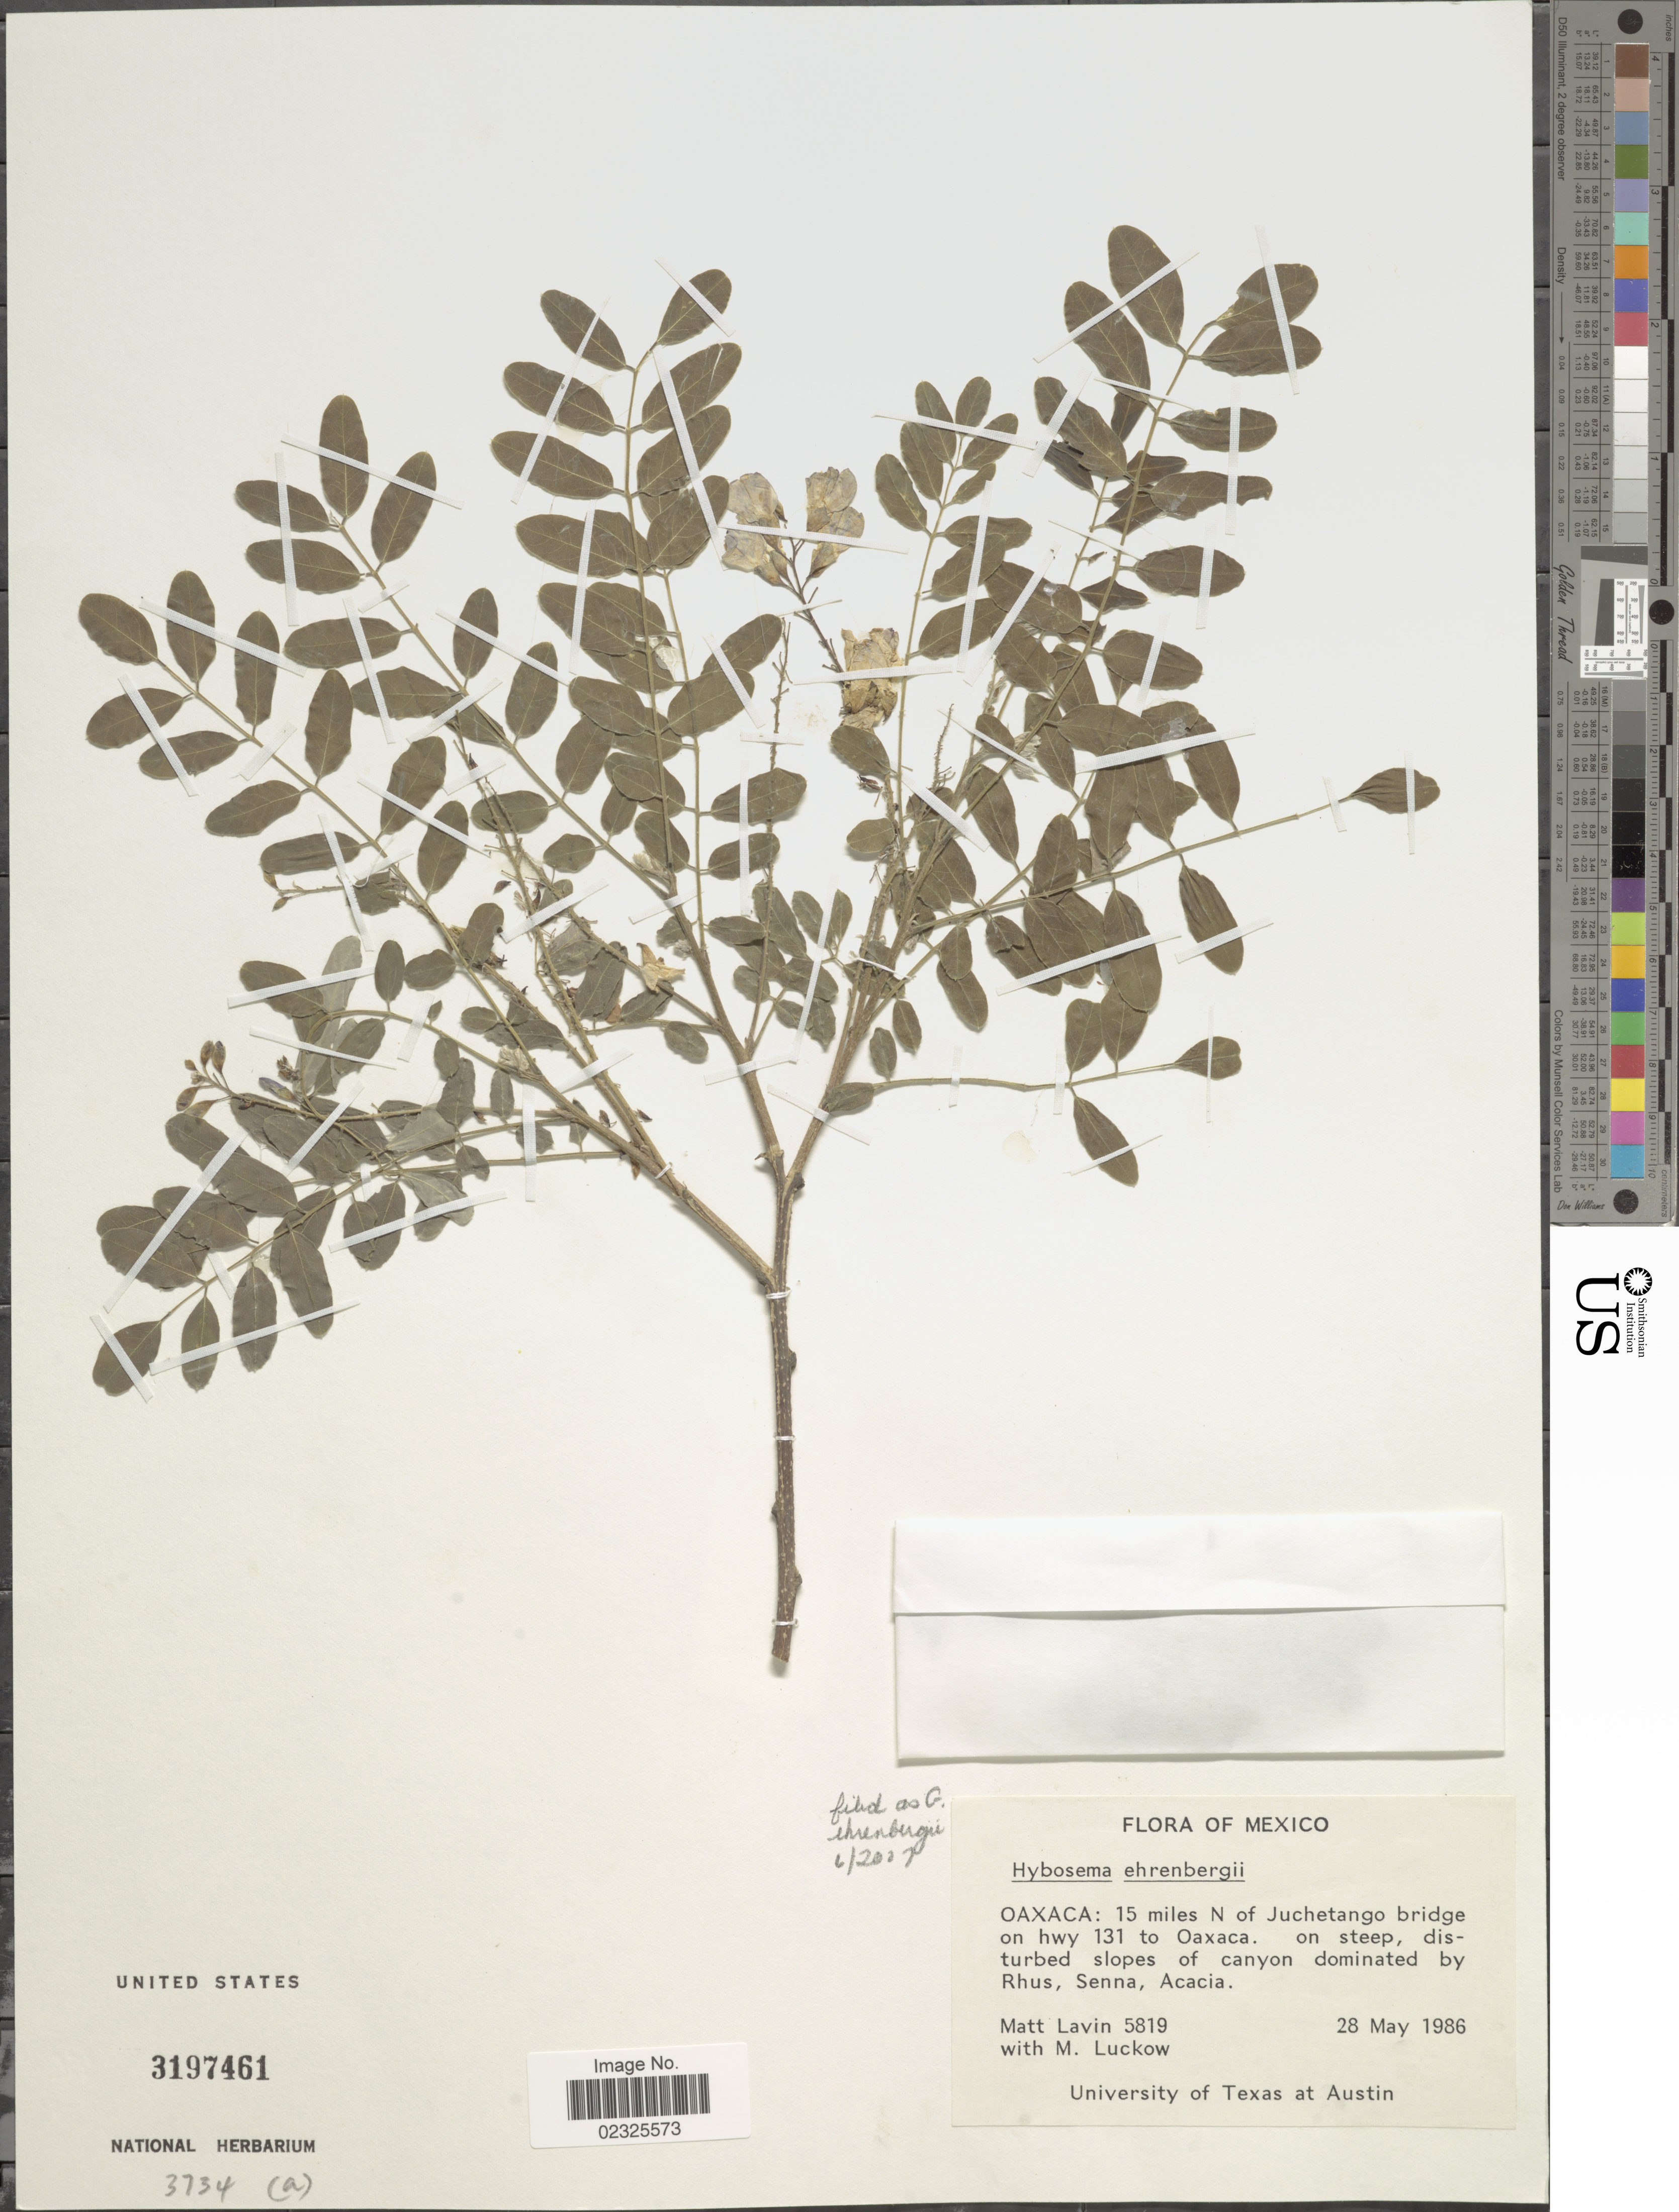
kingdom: Plantae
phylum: Tracheophyta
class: Magnoliopsida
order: Fabales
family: Fabaceae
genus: Gliricidia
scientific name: Gliricidia ehrenbergii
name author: (Schltdl.) Rydb.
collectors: M. Lavin & M. A. Luckow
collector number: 5819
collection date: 1986-05-28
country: Mexico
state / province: Oaxaca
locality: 15 miles N of Juchetango bridge on hwy 131 to Oaxaca, on steep, disturbed slopes of canyon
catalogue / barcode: US 3197461